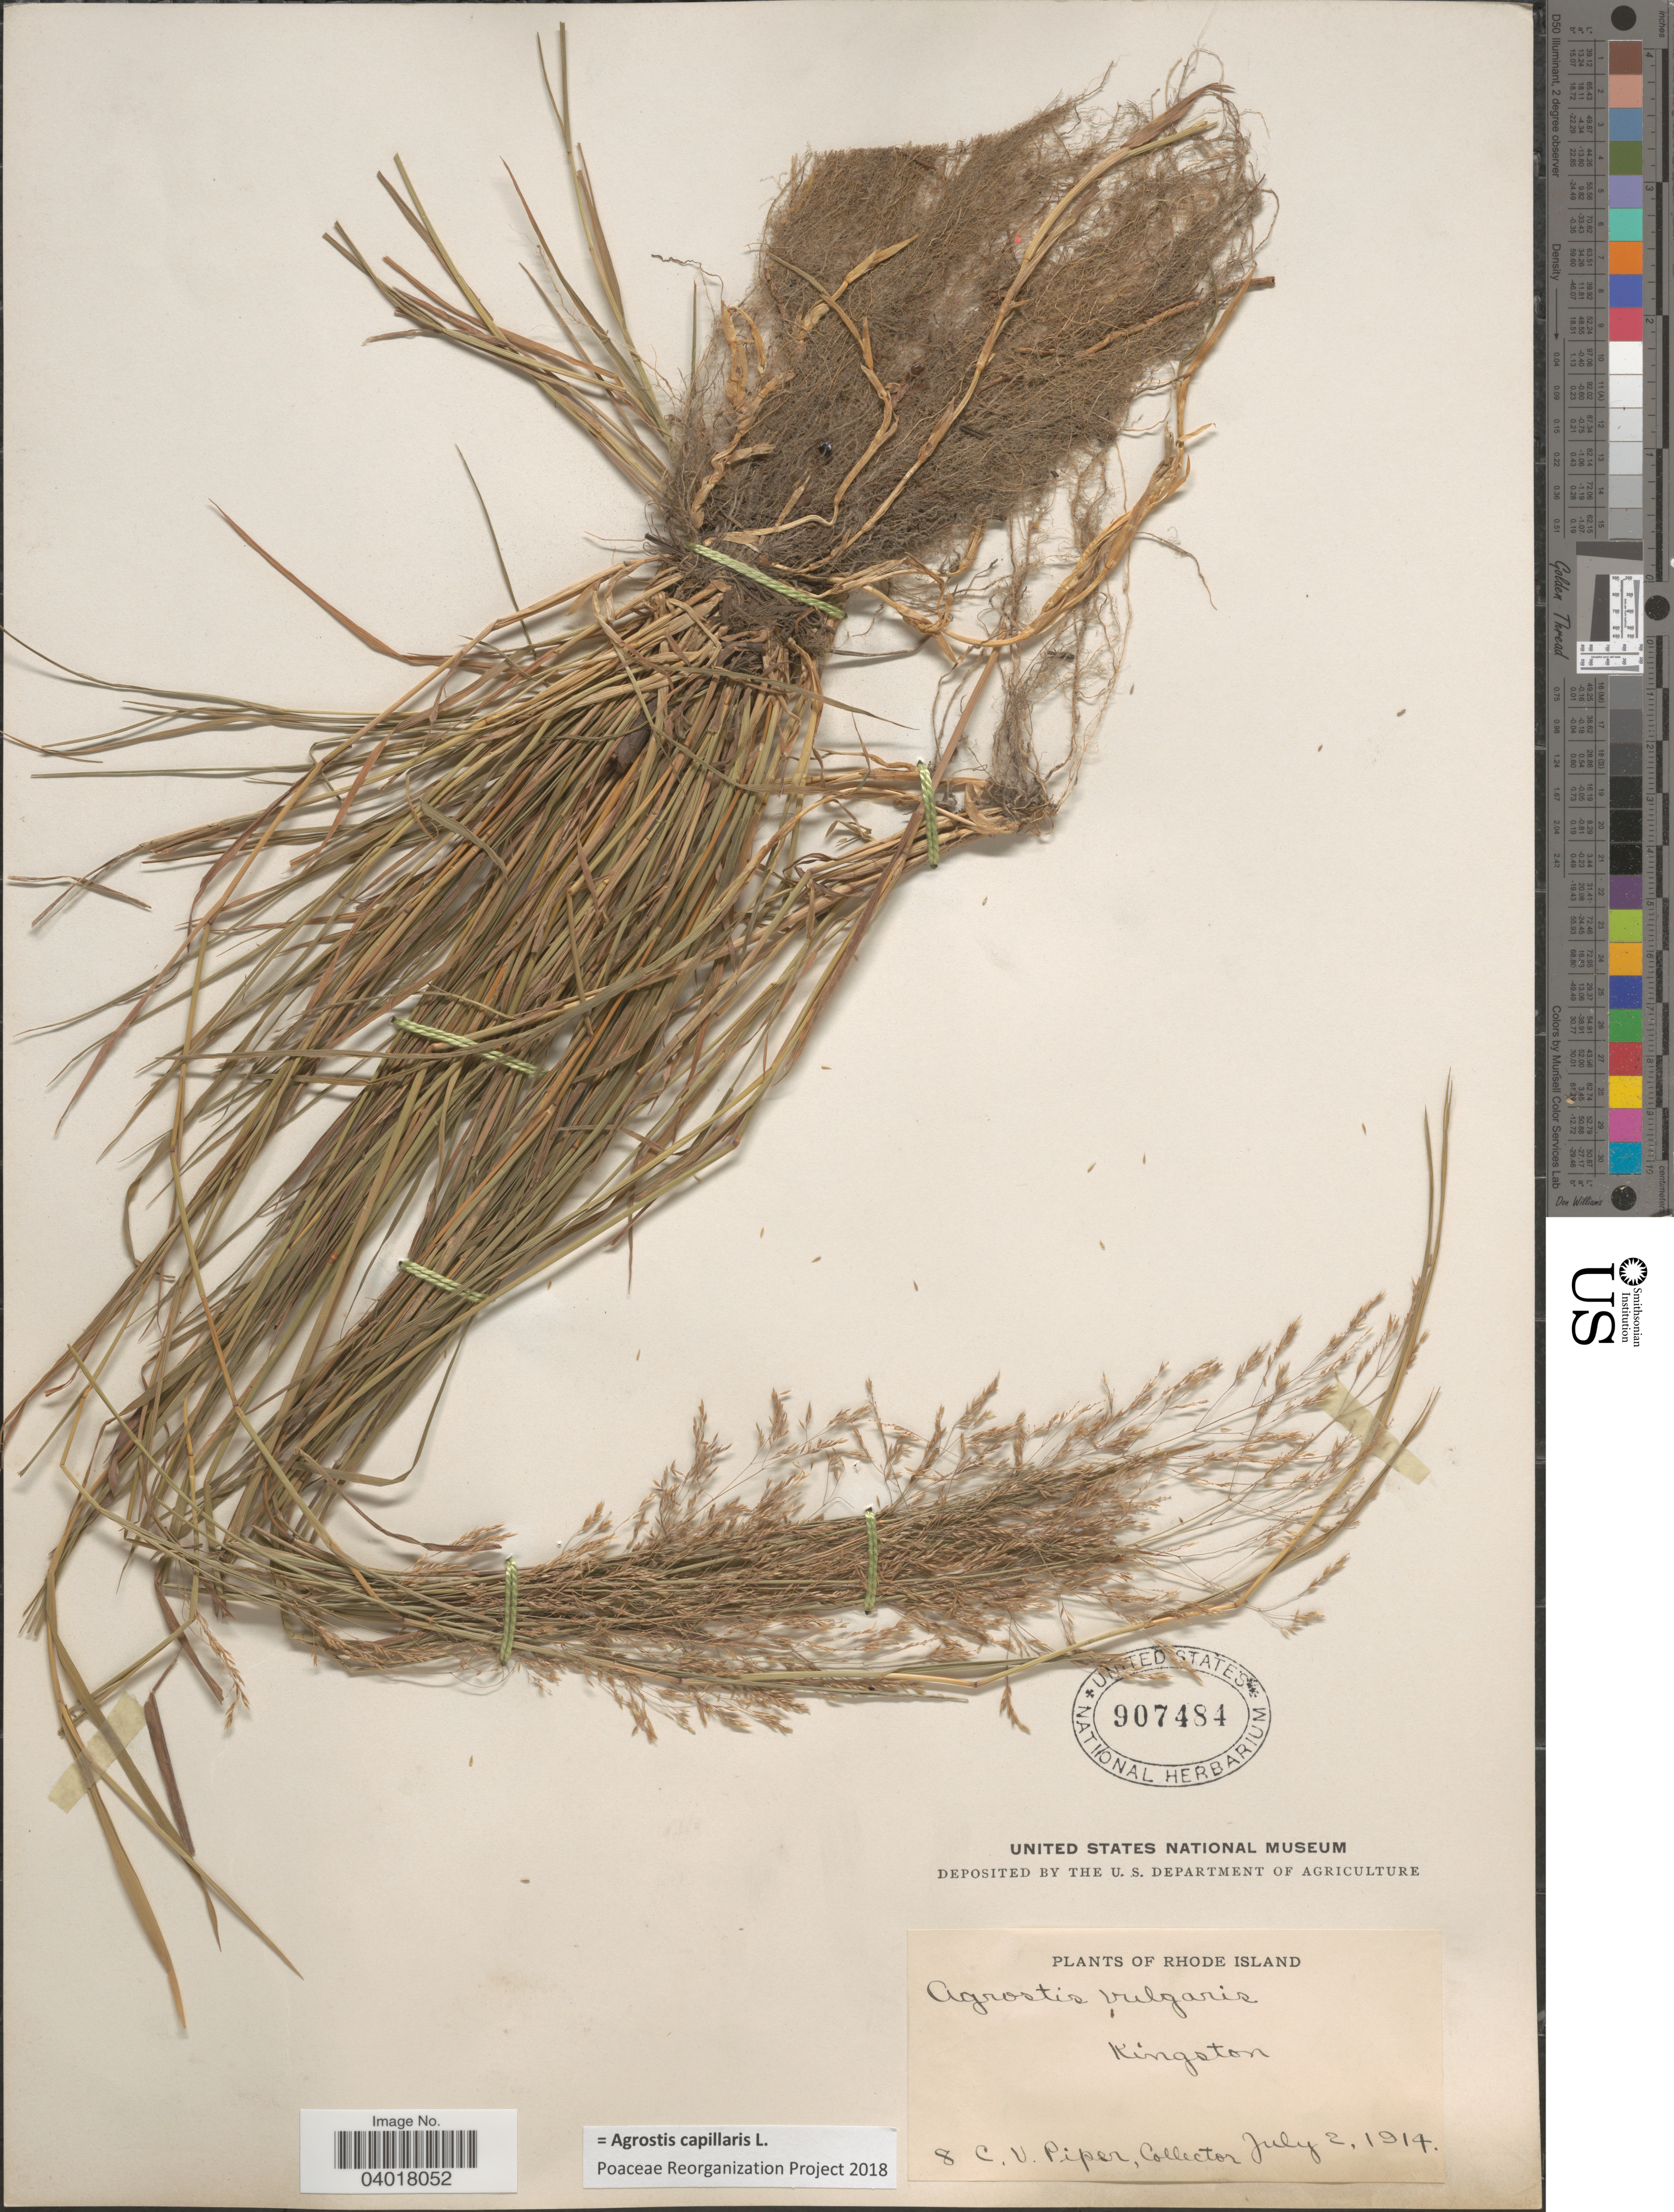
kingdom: Plantae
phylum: Tracheophyta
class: Liliopsida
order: Poales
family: Poaceae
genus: Agrostis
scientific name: Agrostis capillaris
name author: L.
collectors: C. V. Piper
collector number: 8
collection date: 1914-07-02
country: United States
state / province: Rhode Island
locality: Kingston.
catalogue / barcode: US 907484